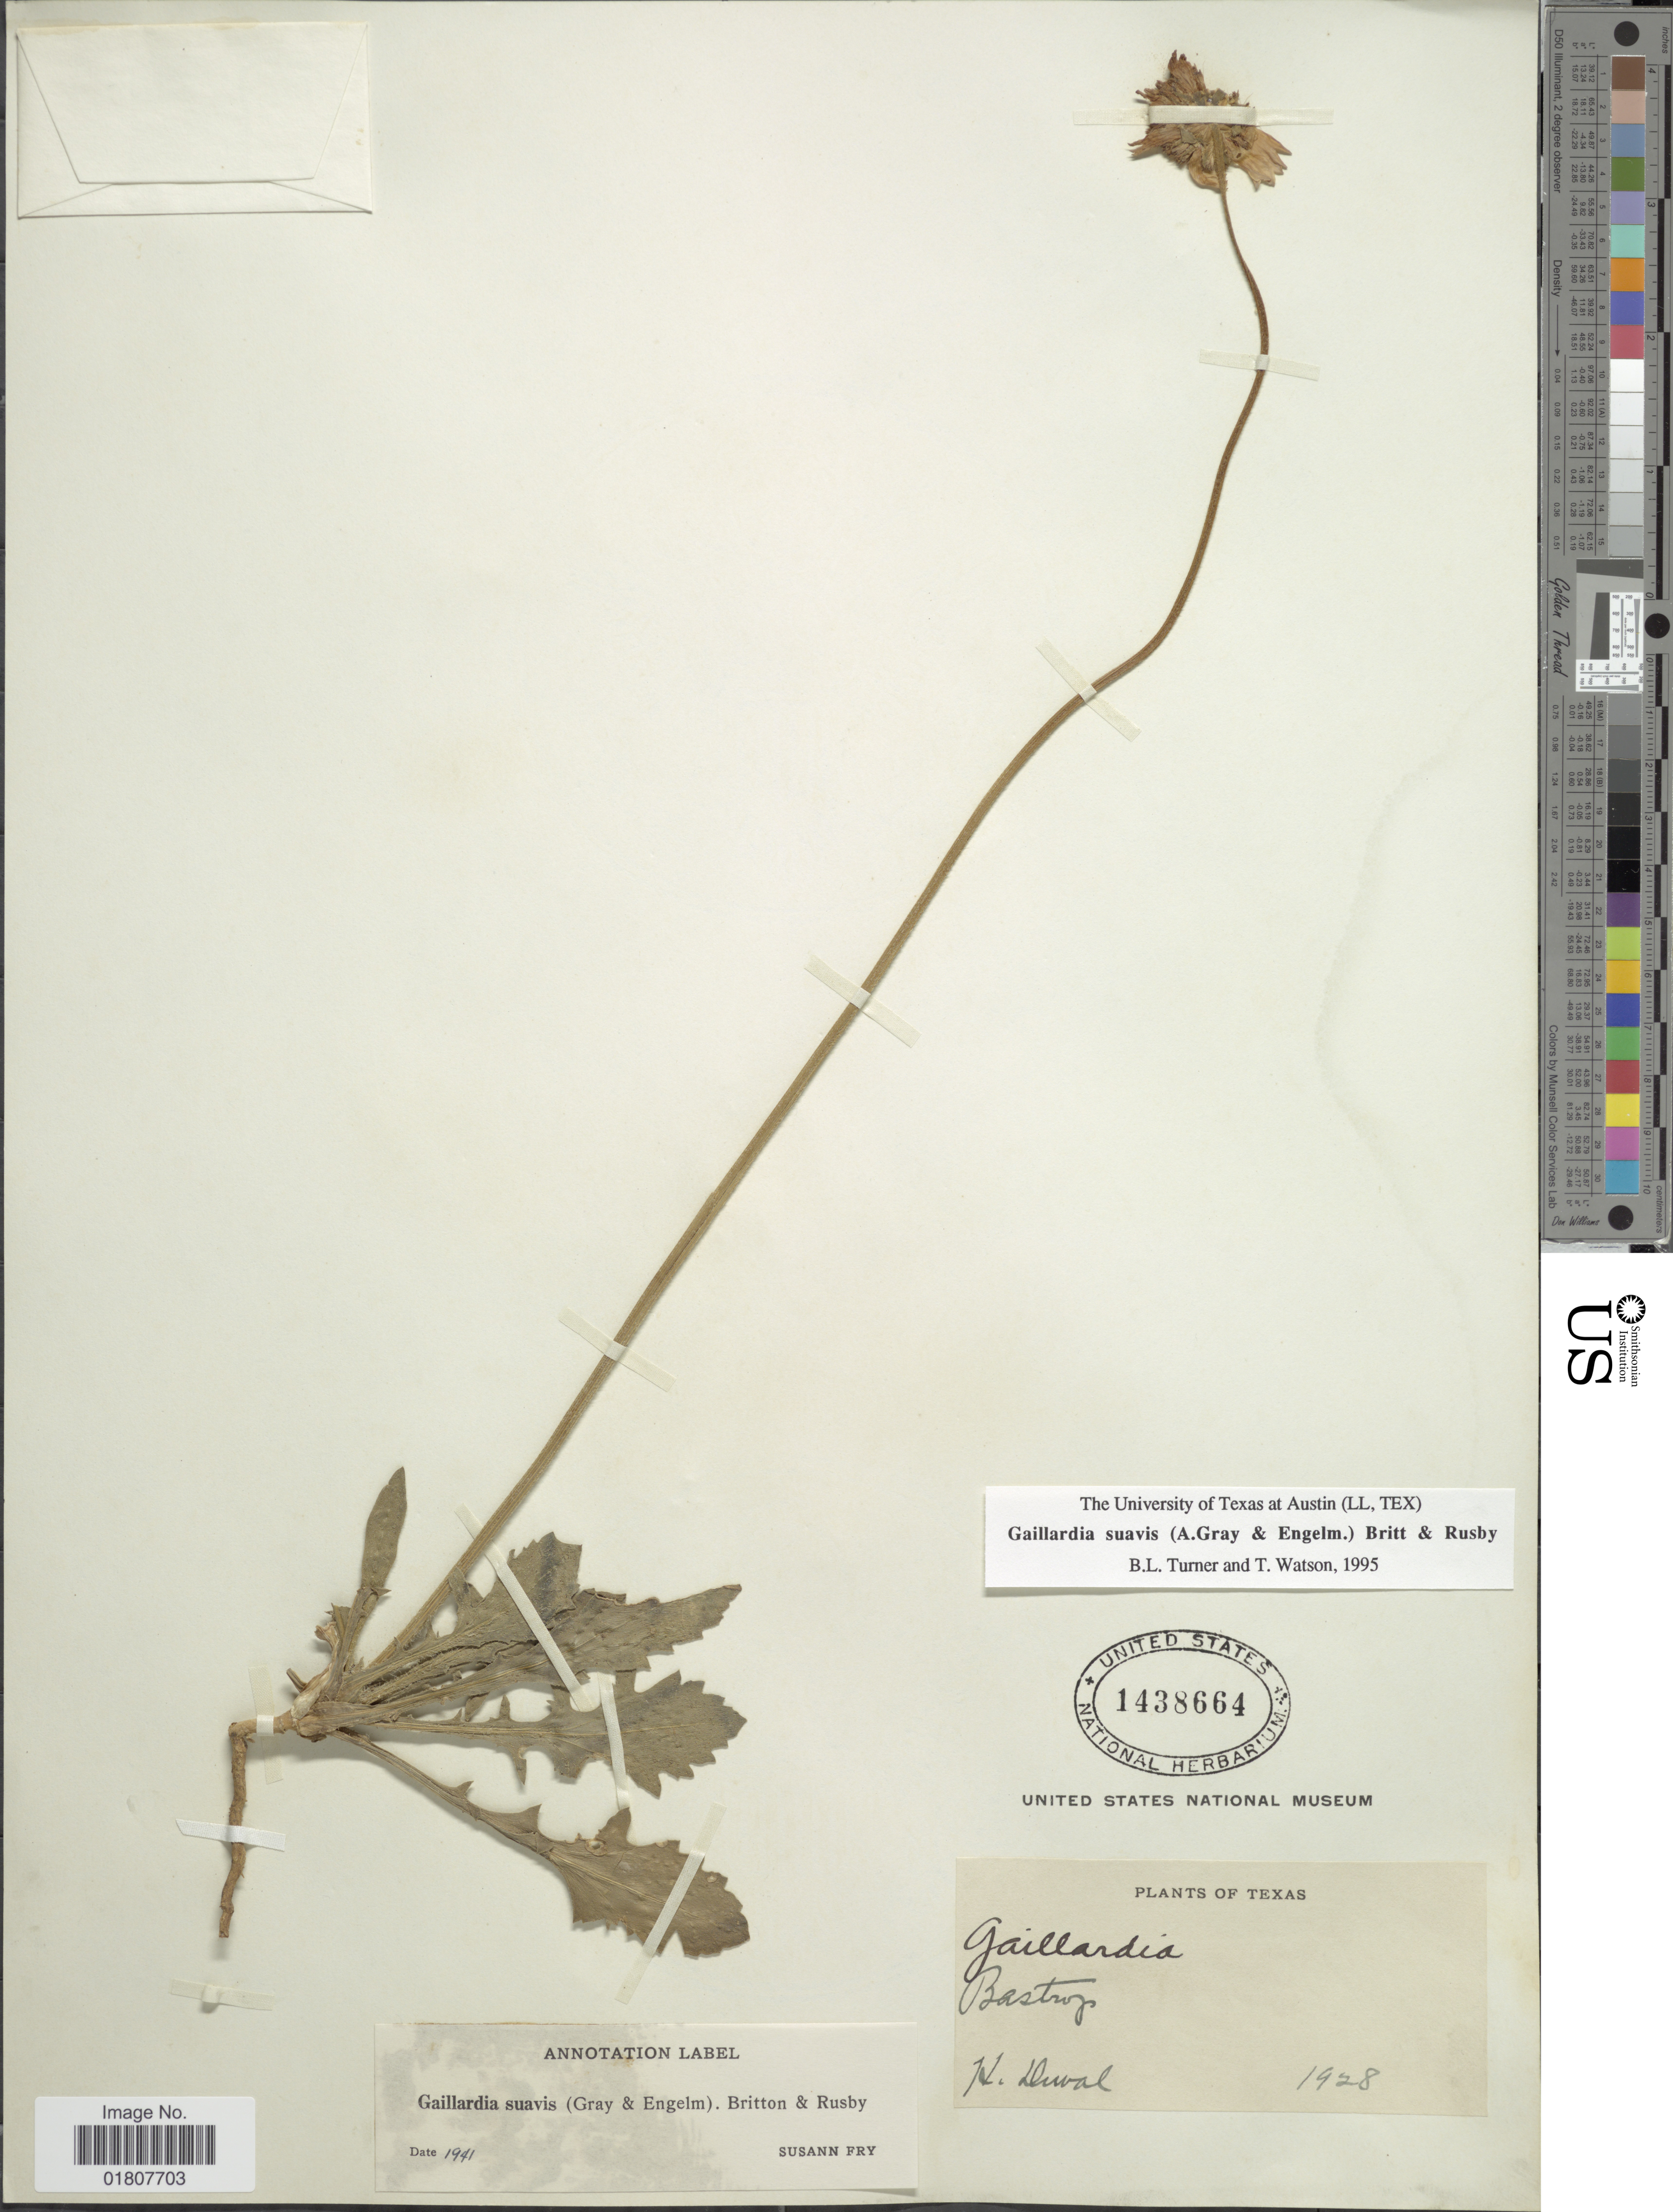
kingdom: Plantae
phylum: Tracheophyta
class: Magnoliopsida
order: Asterales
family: Asteraceae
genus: Gaillardia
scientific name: Gaillardia suavis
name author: (A. Gray & Engelm.) Britton & Rusby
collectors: H. Dewal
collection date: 1928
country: United States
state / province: Texas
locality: Bastrop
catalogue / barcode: US 1438664